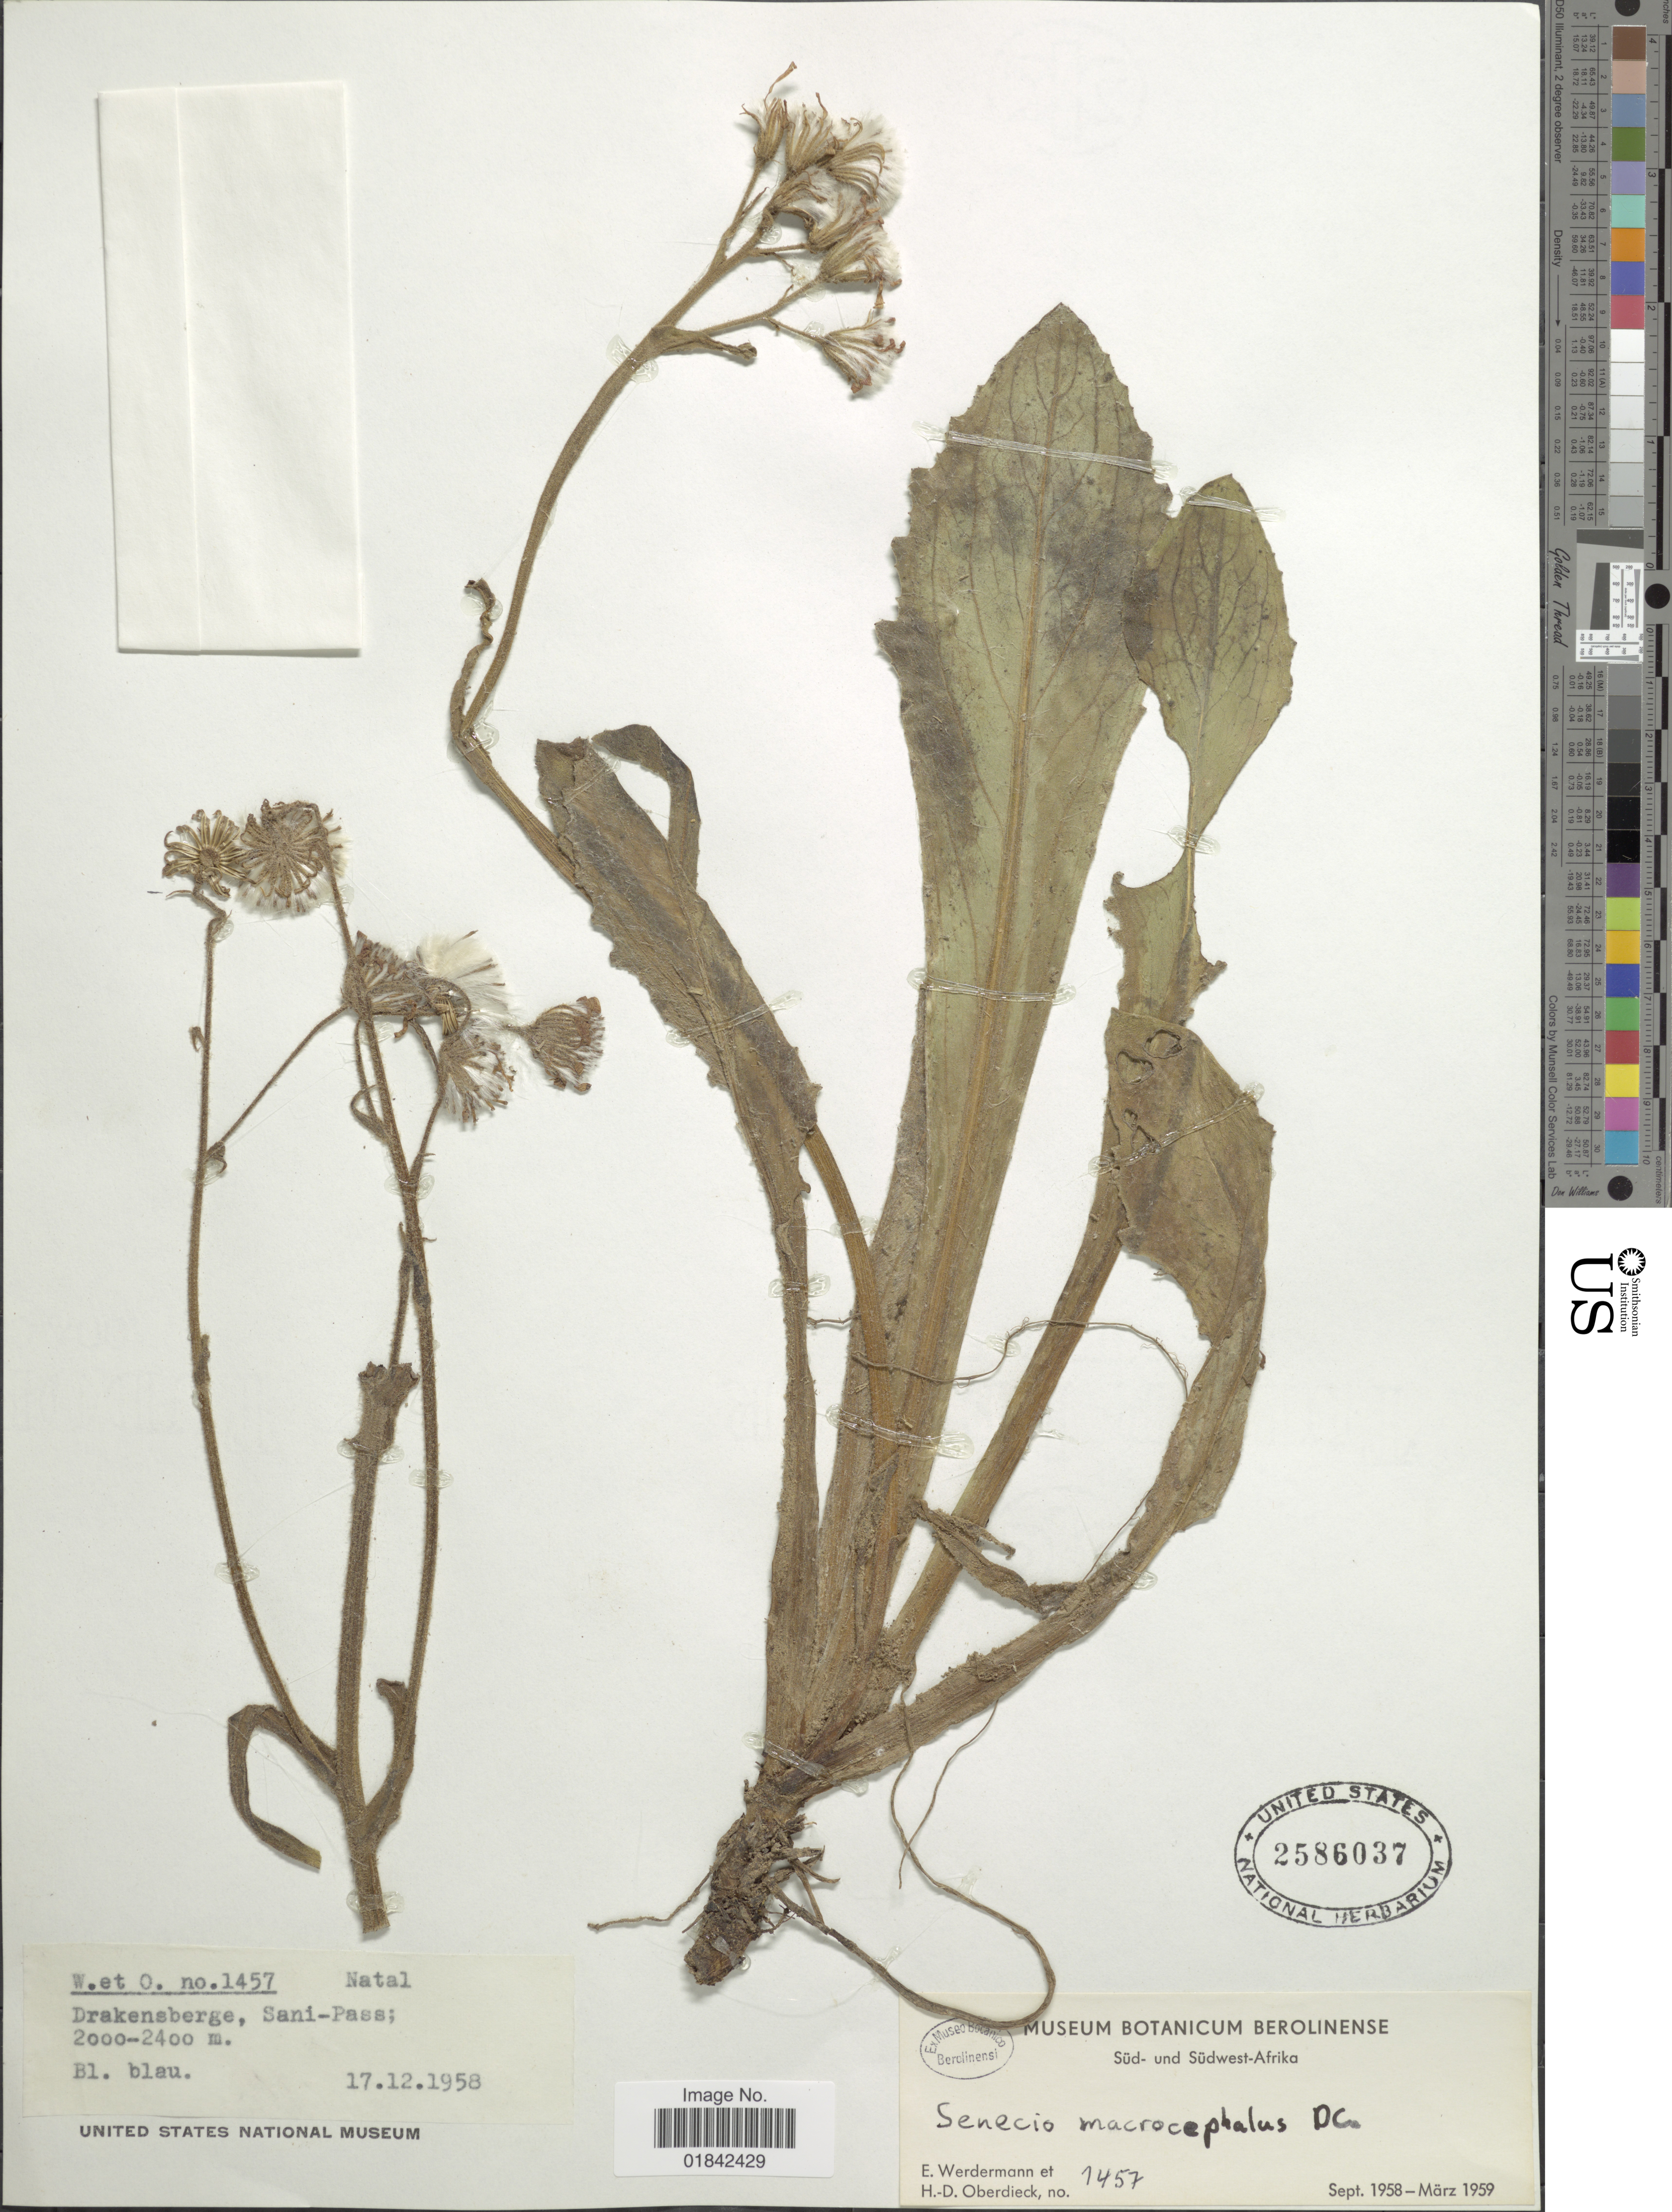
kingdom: Plantae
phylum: Tracheophyta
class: Magnoliopsida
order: Asterales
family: Asteraceae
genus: Senecio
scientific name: Senecio macrocephalus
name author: DC.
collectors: E. Werdermann & H. Oberdieck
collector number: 1457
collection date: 1958-09/1959-03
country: South Africa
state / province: KwaZulu-Natal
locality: Drakensberge, Sani-Pass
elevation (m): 2000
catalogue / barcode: US 2586037